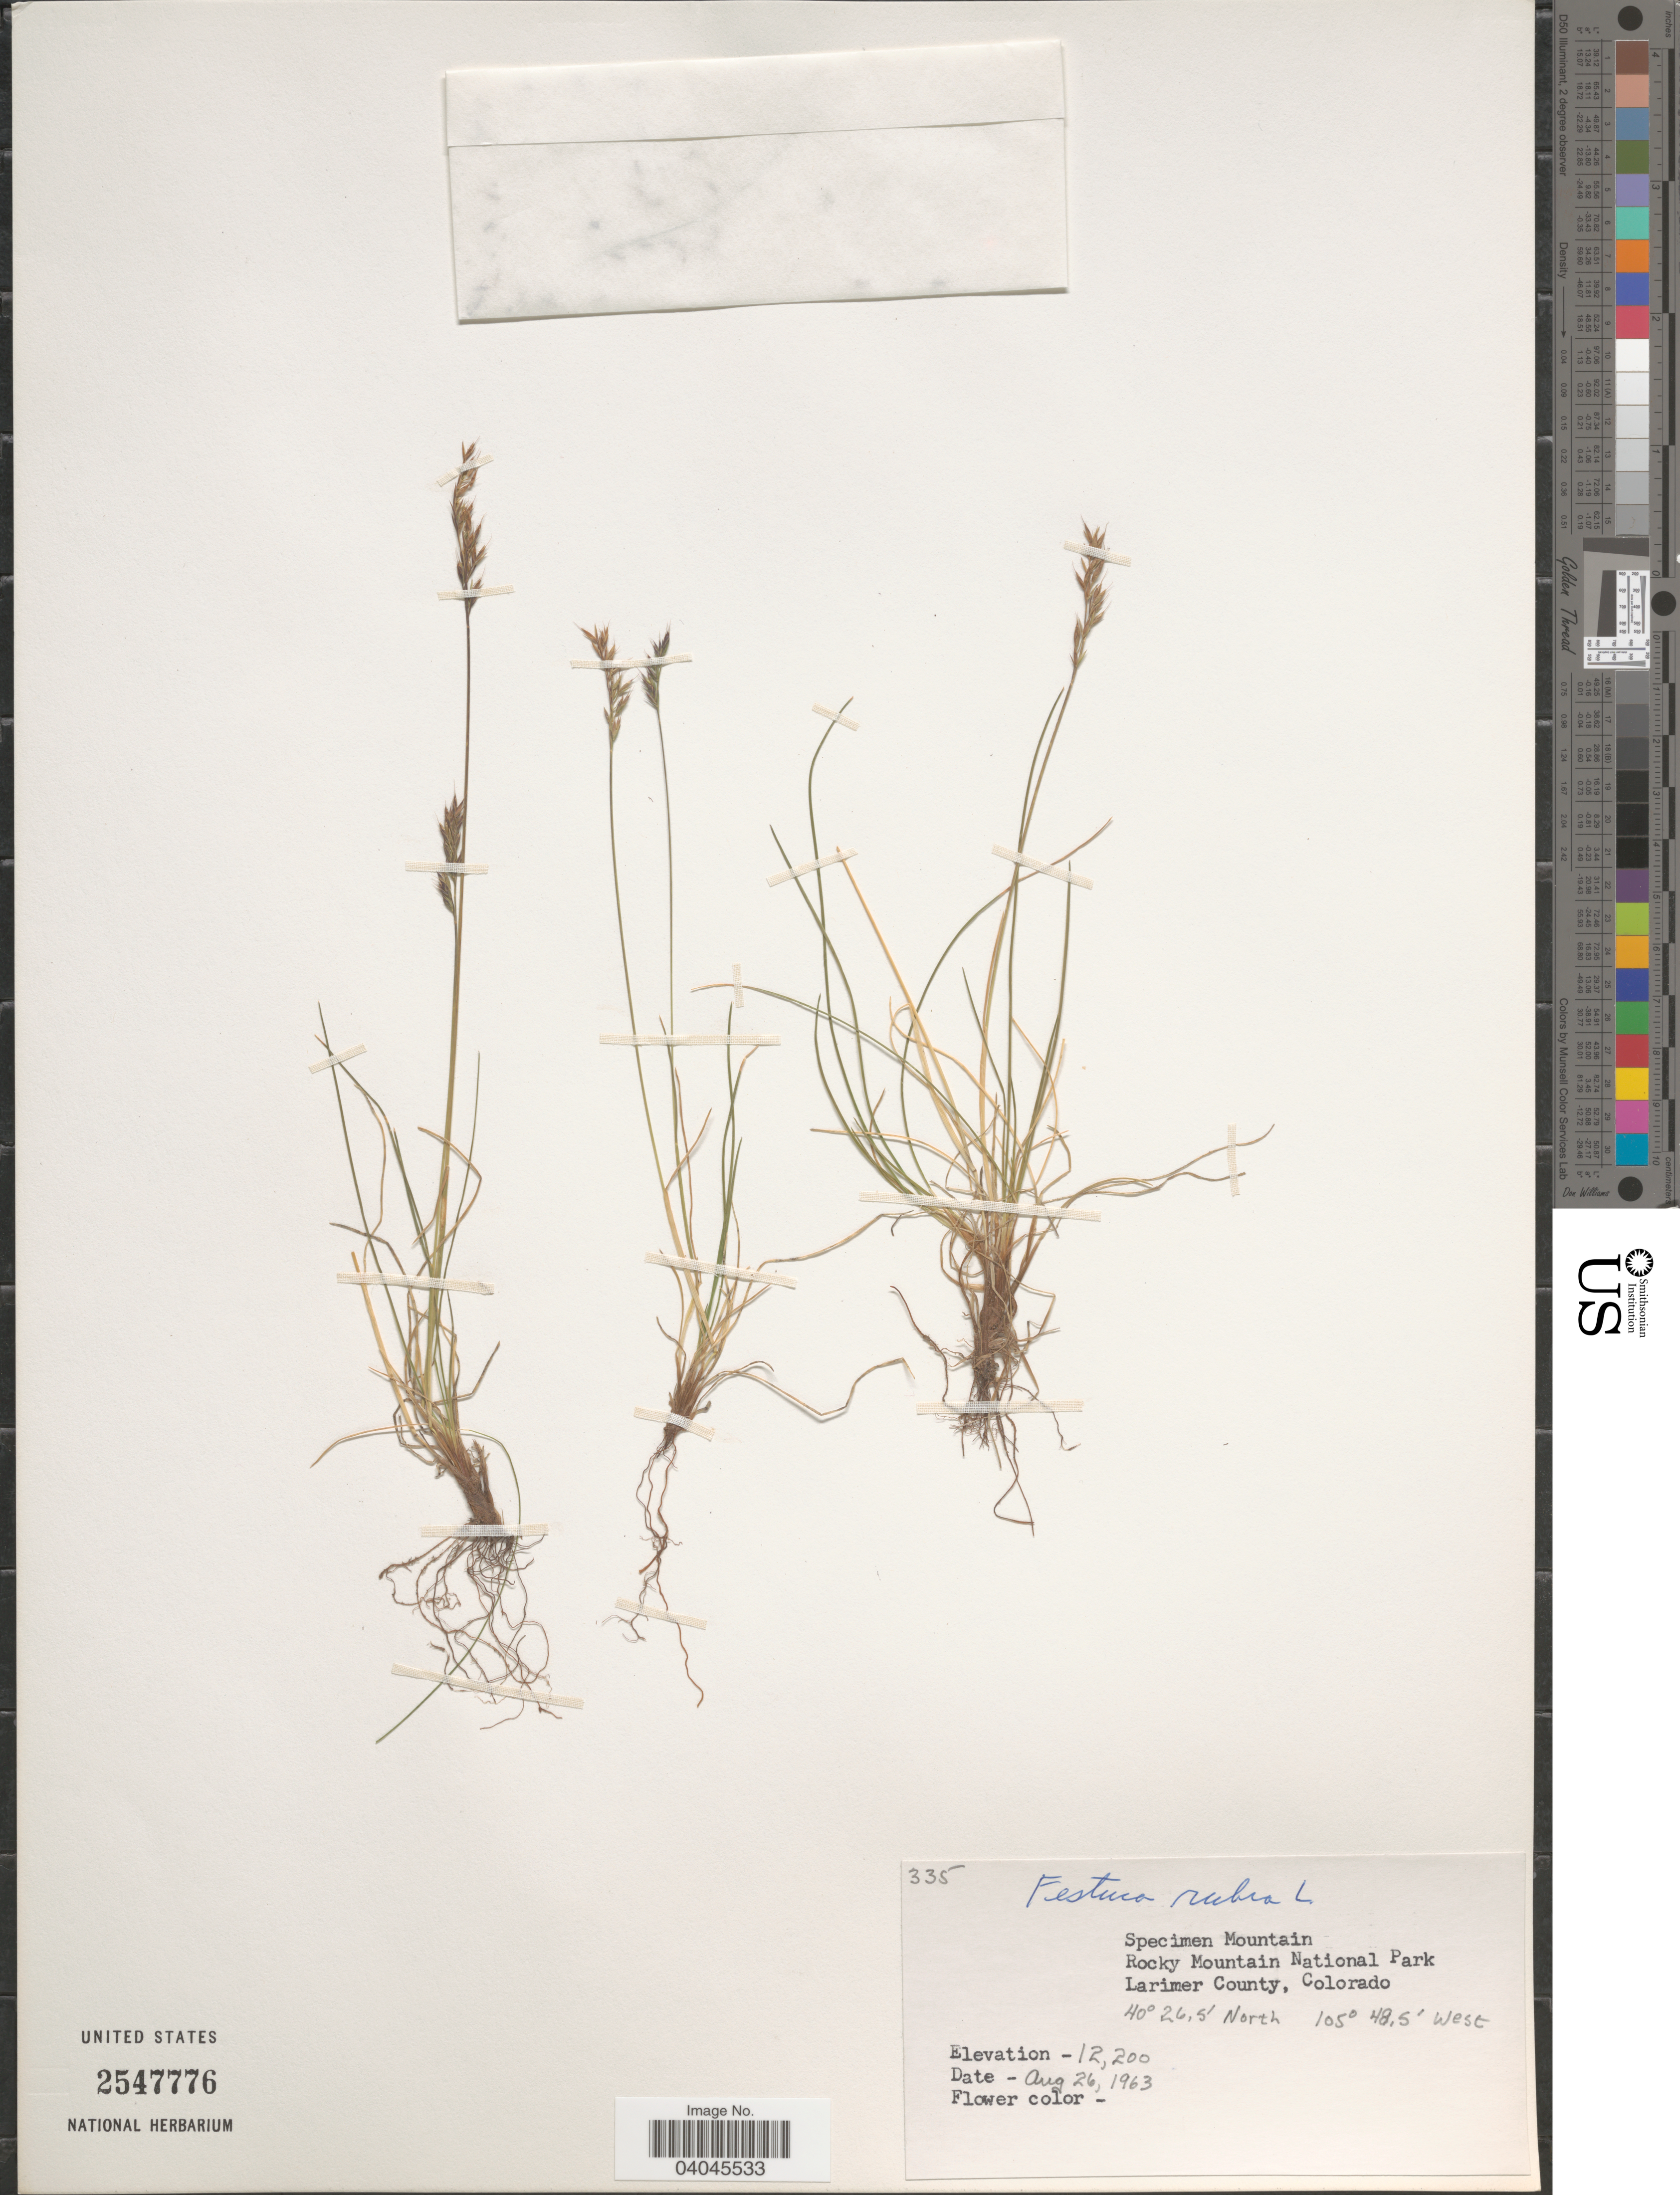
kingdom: Plantae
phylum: Tracheophyta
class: Liliopsida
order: Poales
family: Poaceae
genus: Festuca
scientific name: Festuca rubra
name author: L.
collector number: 335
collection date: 1963-08-26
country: United States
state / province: Colorado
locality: Specimen Mountain. Rocky Mountain National Park. Larimer County.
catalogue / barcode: US 2547776